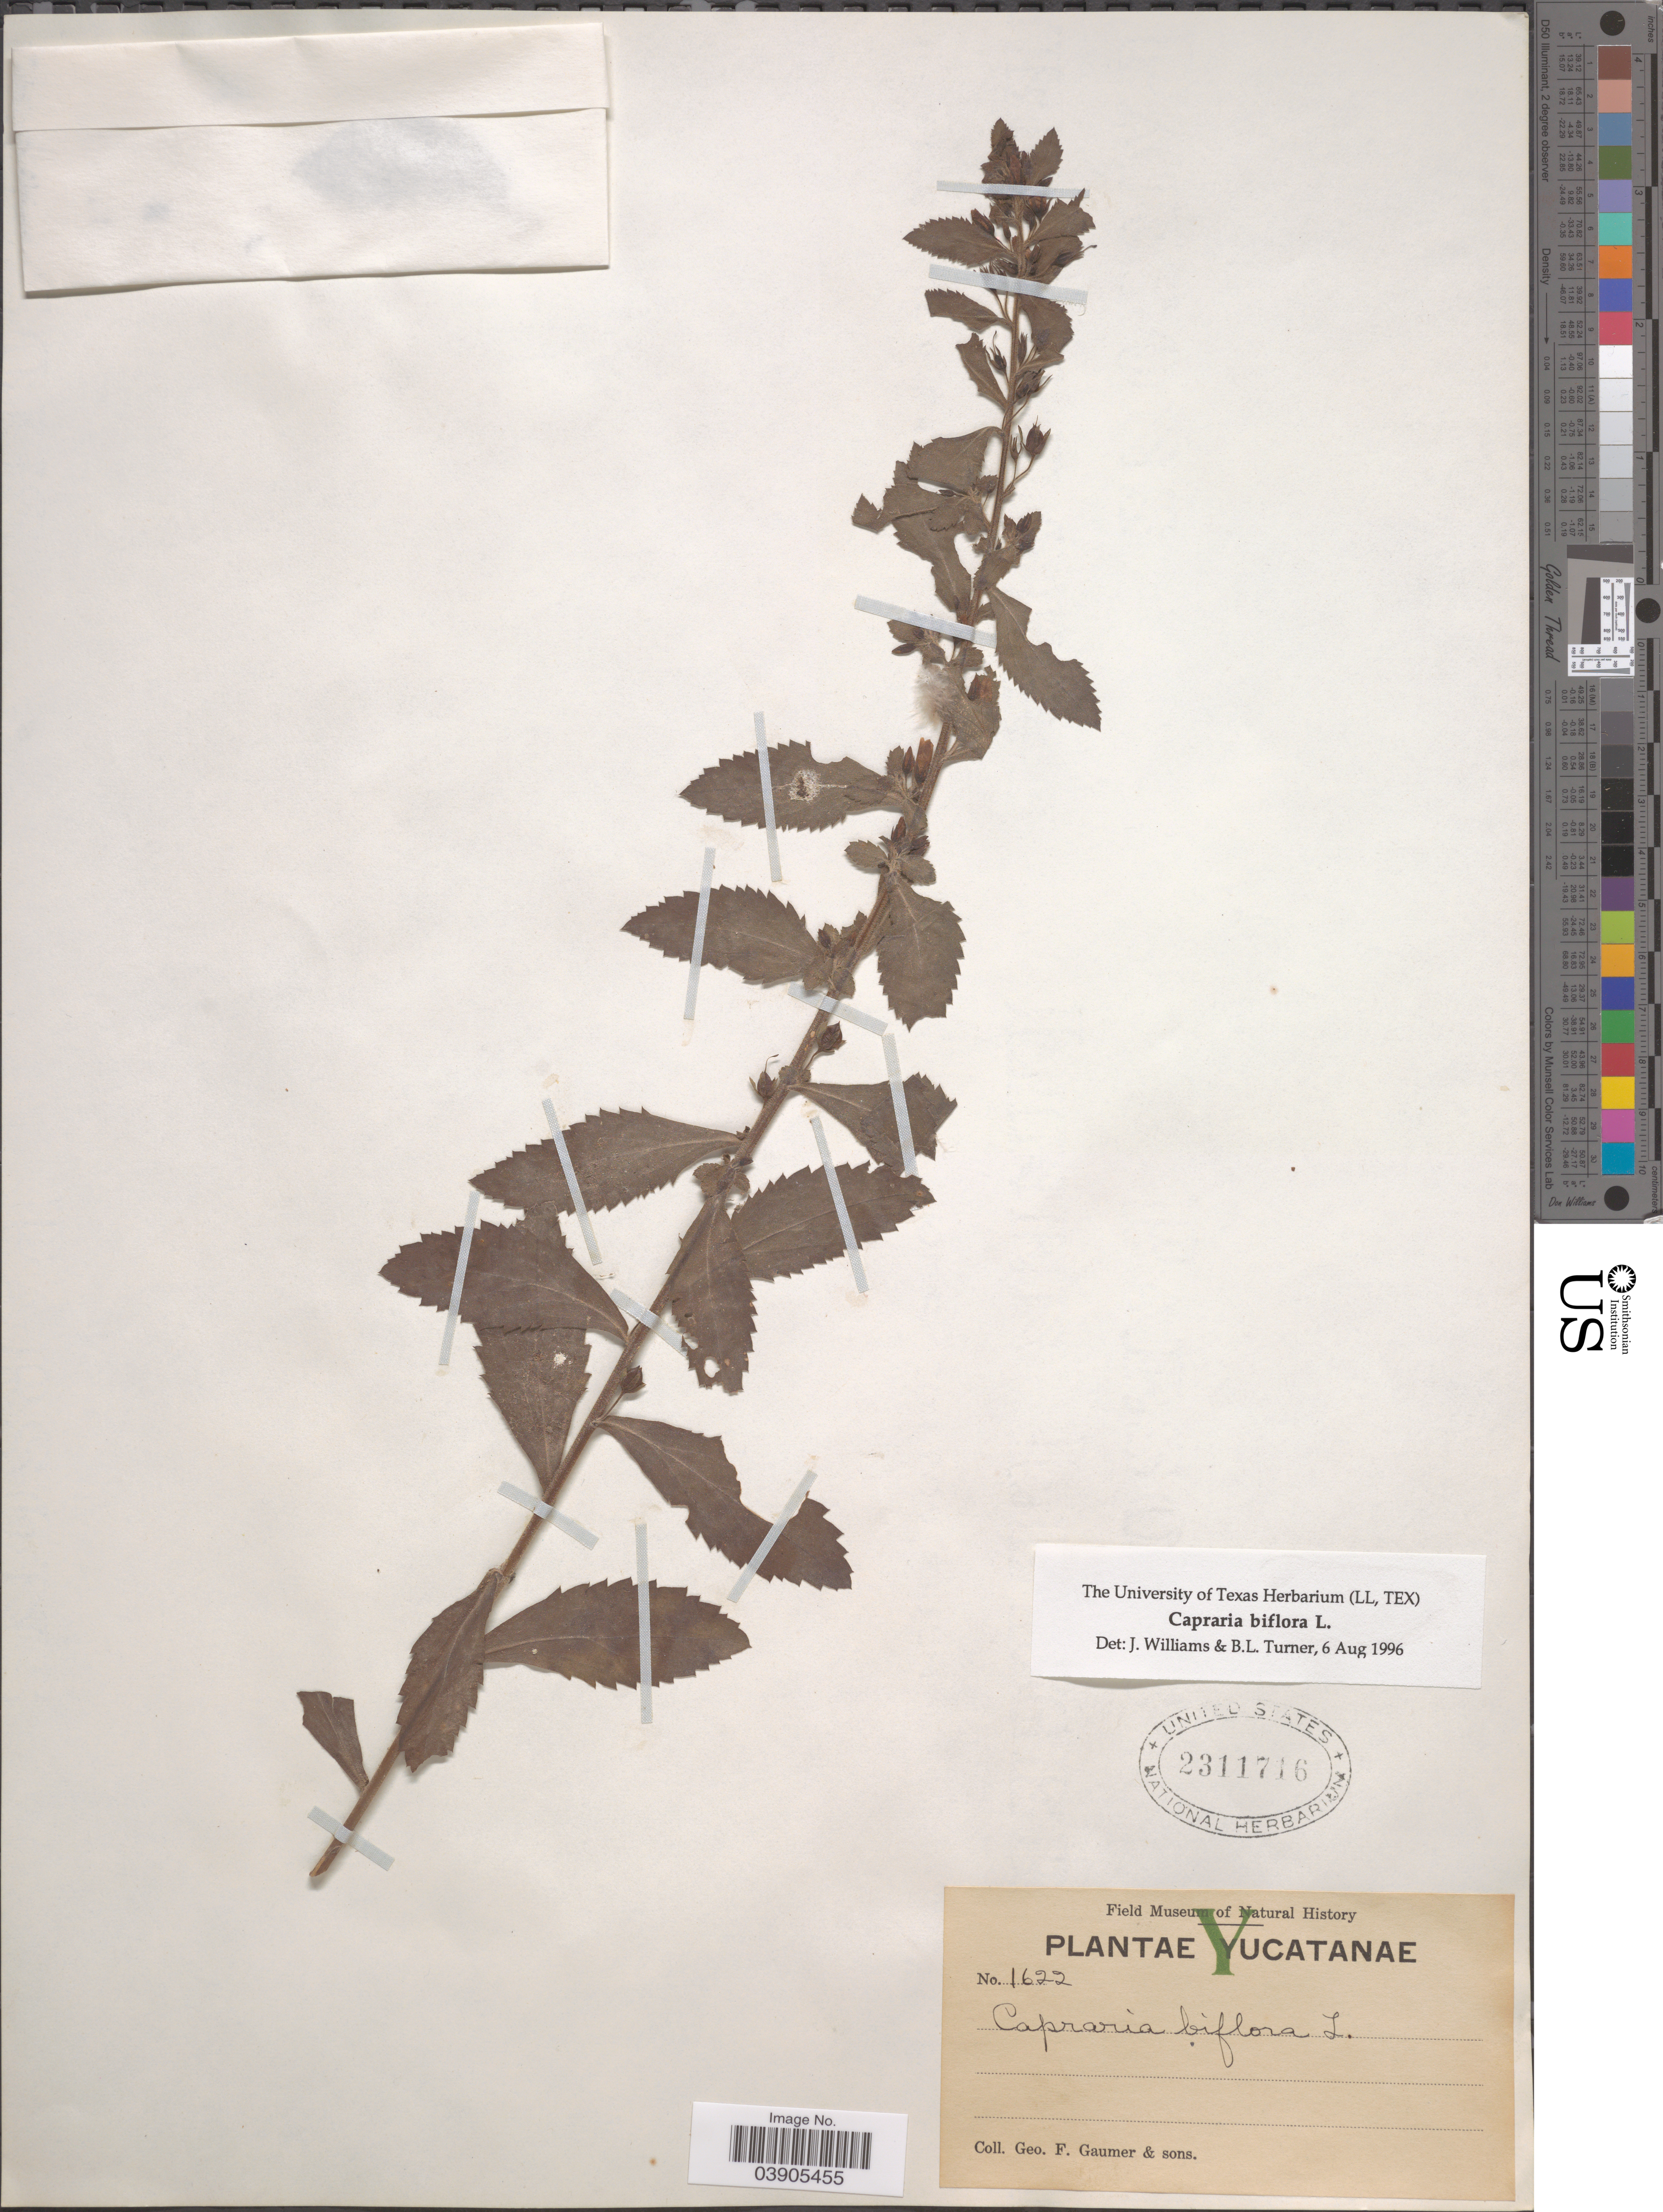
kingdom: Plantae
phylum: Tracheophyta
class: Magnoliopsida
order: Lamiales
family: Scrophulariaceae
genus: Capraria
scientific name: Capraria biflora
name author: L.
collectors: G. F. Gaumer & Sons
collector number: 1622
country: Mexico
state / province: Yucatán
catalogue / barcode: US 2311716